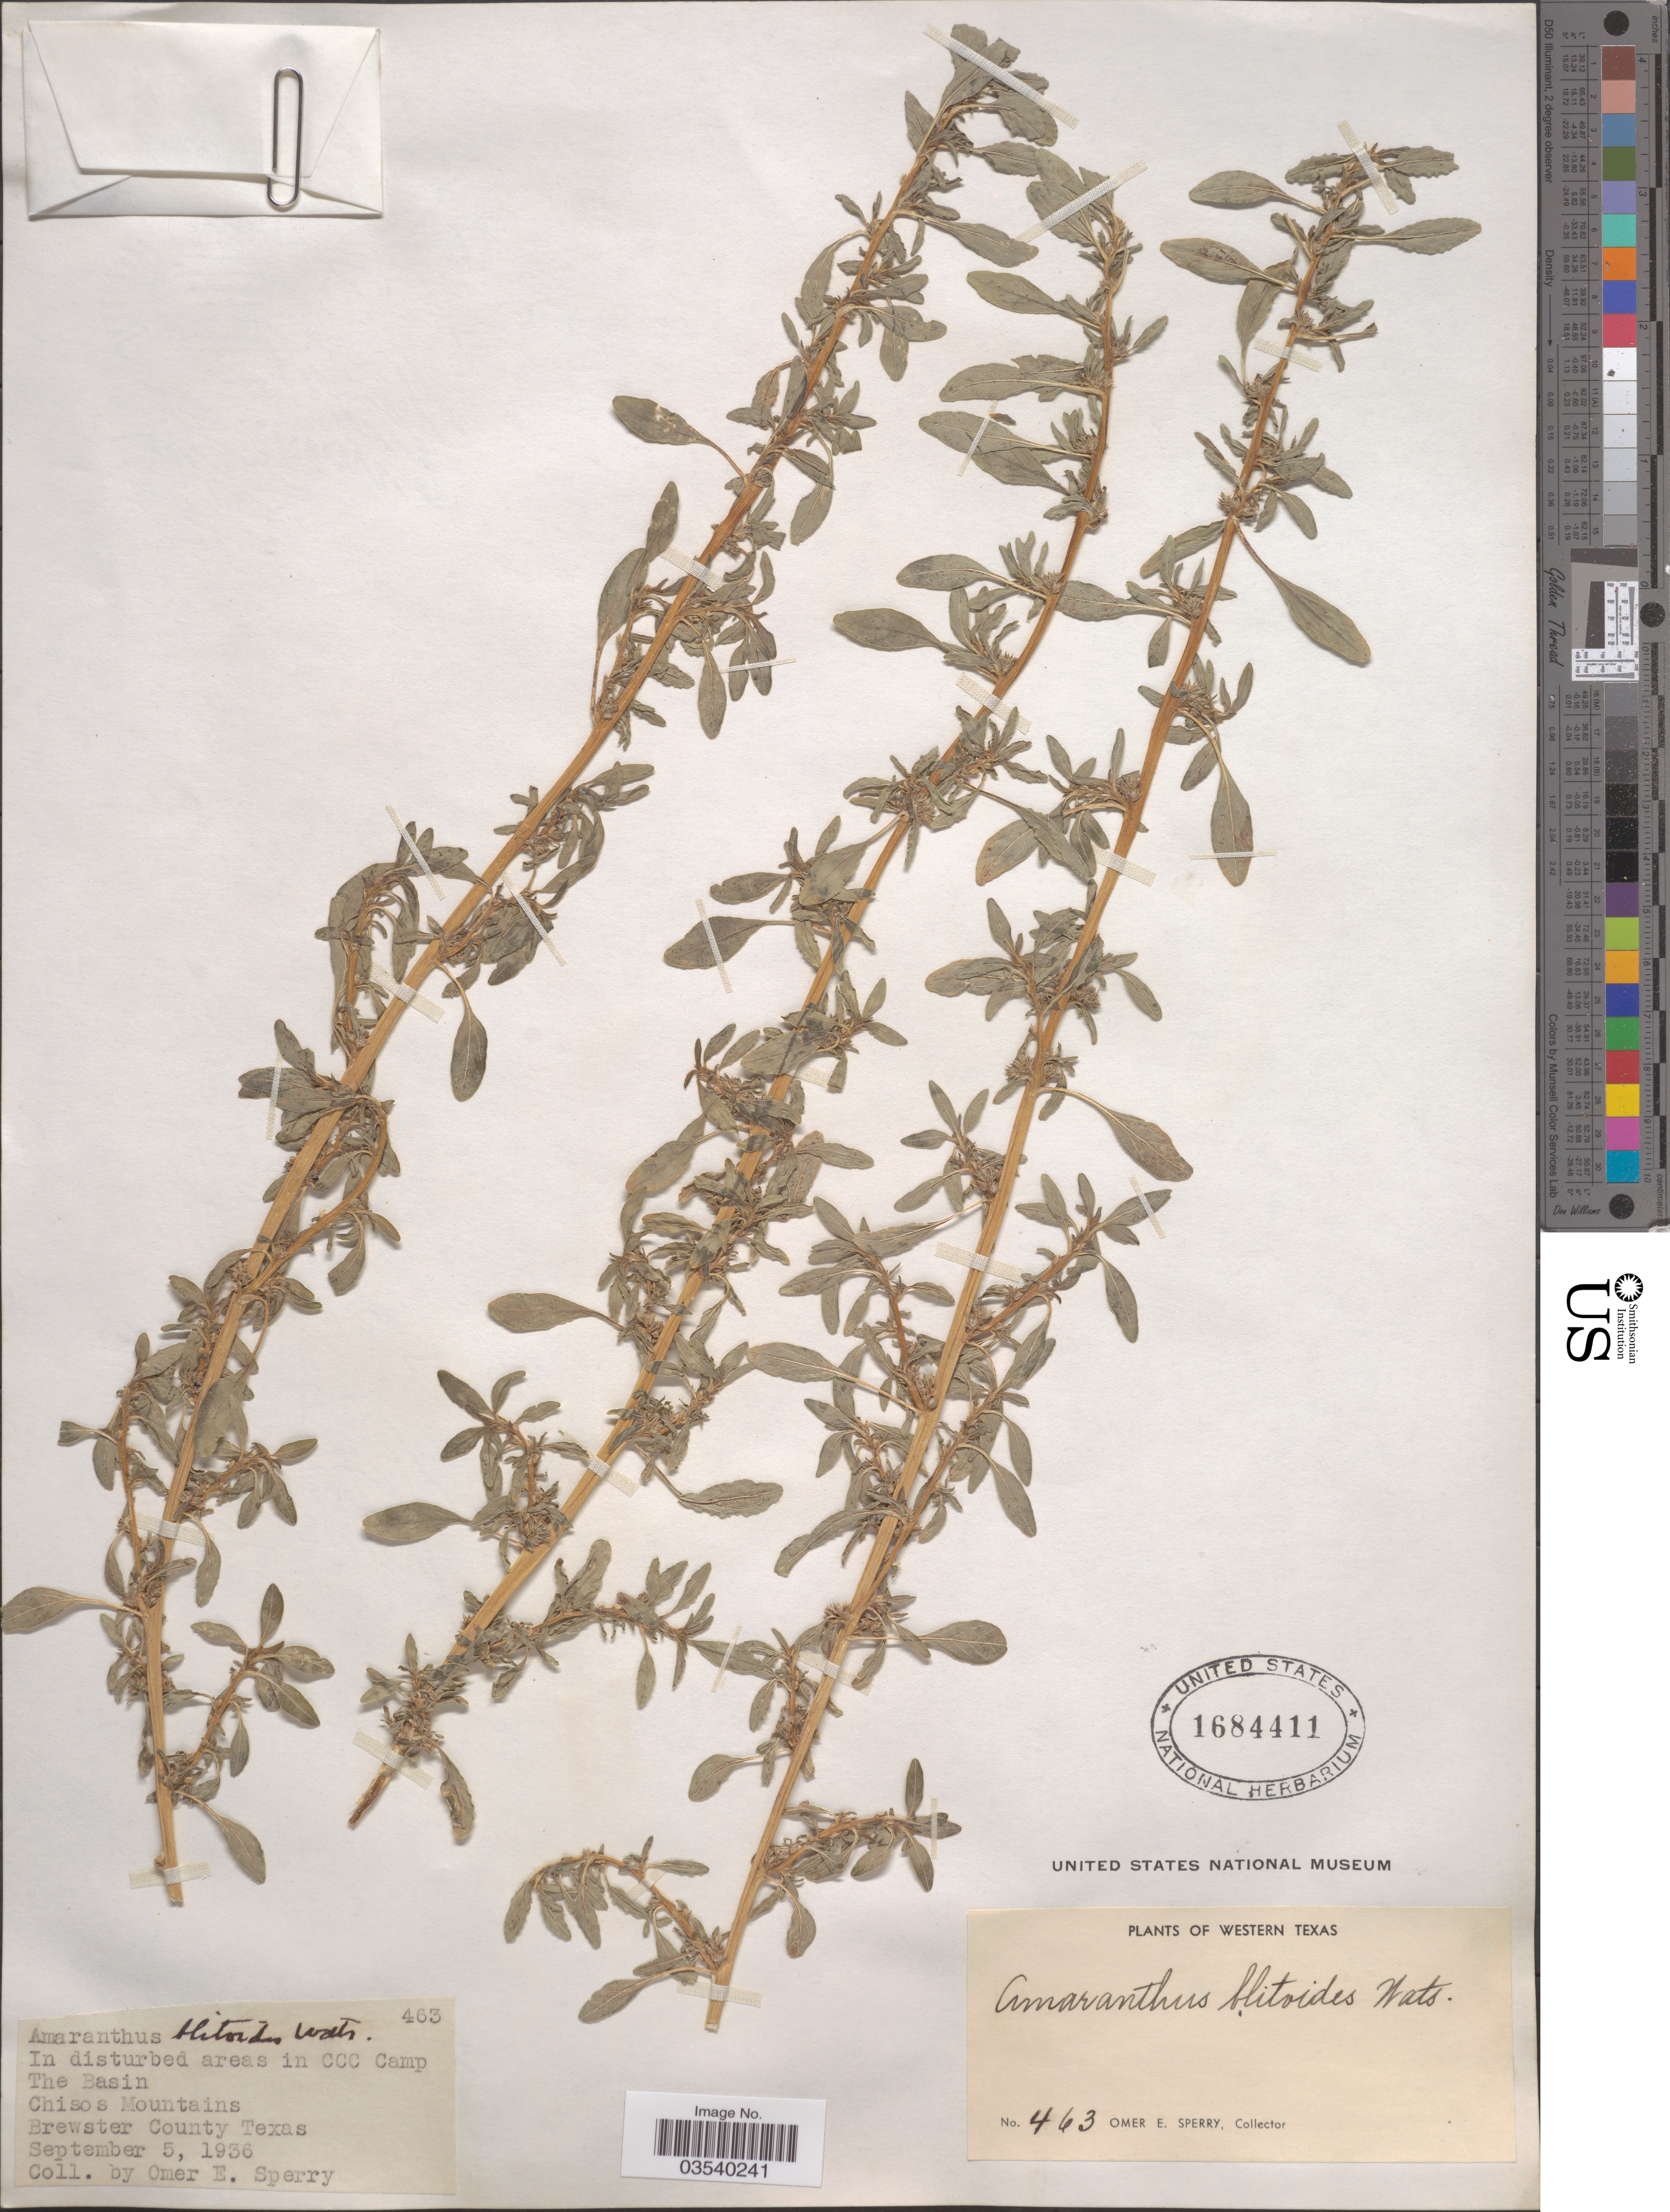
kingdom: Plantae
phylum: Tracheophyta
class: Magnoliopsida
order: Caryophyllales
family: Amaranthaceae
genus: Amaranthus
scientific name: Amaranthus blitoides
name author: S. Watson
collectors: O. E. Sperry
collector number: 463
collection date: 1936-09-05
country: United States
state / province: Texas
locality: Western Texas. In disturbed areas in CCC Camp, The Basin, Chisos Mountains. Brewster County.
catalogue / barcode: US 1684411